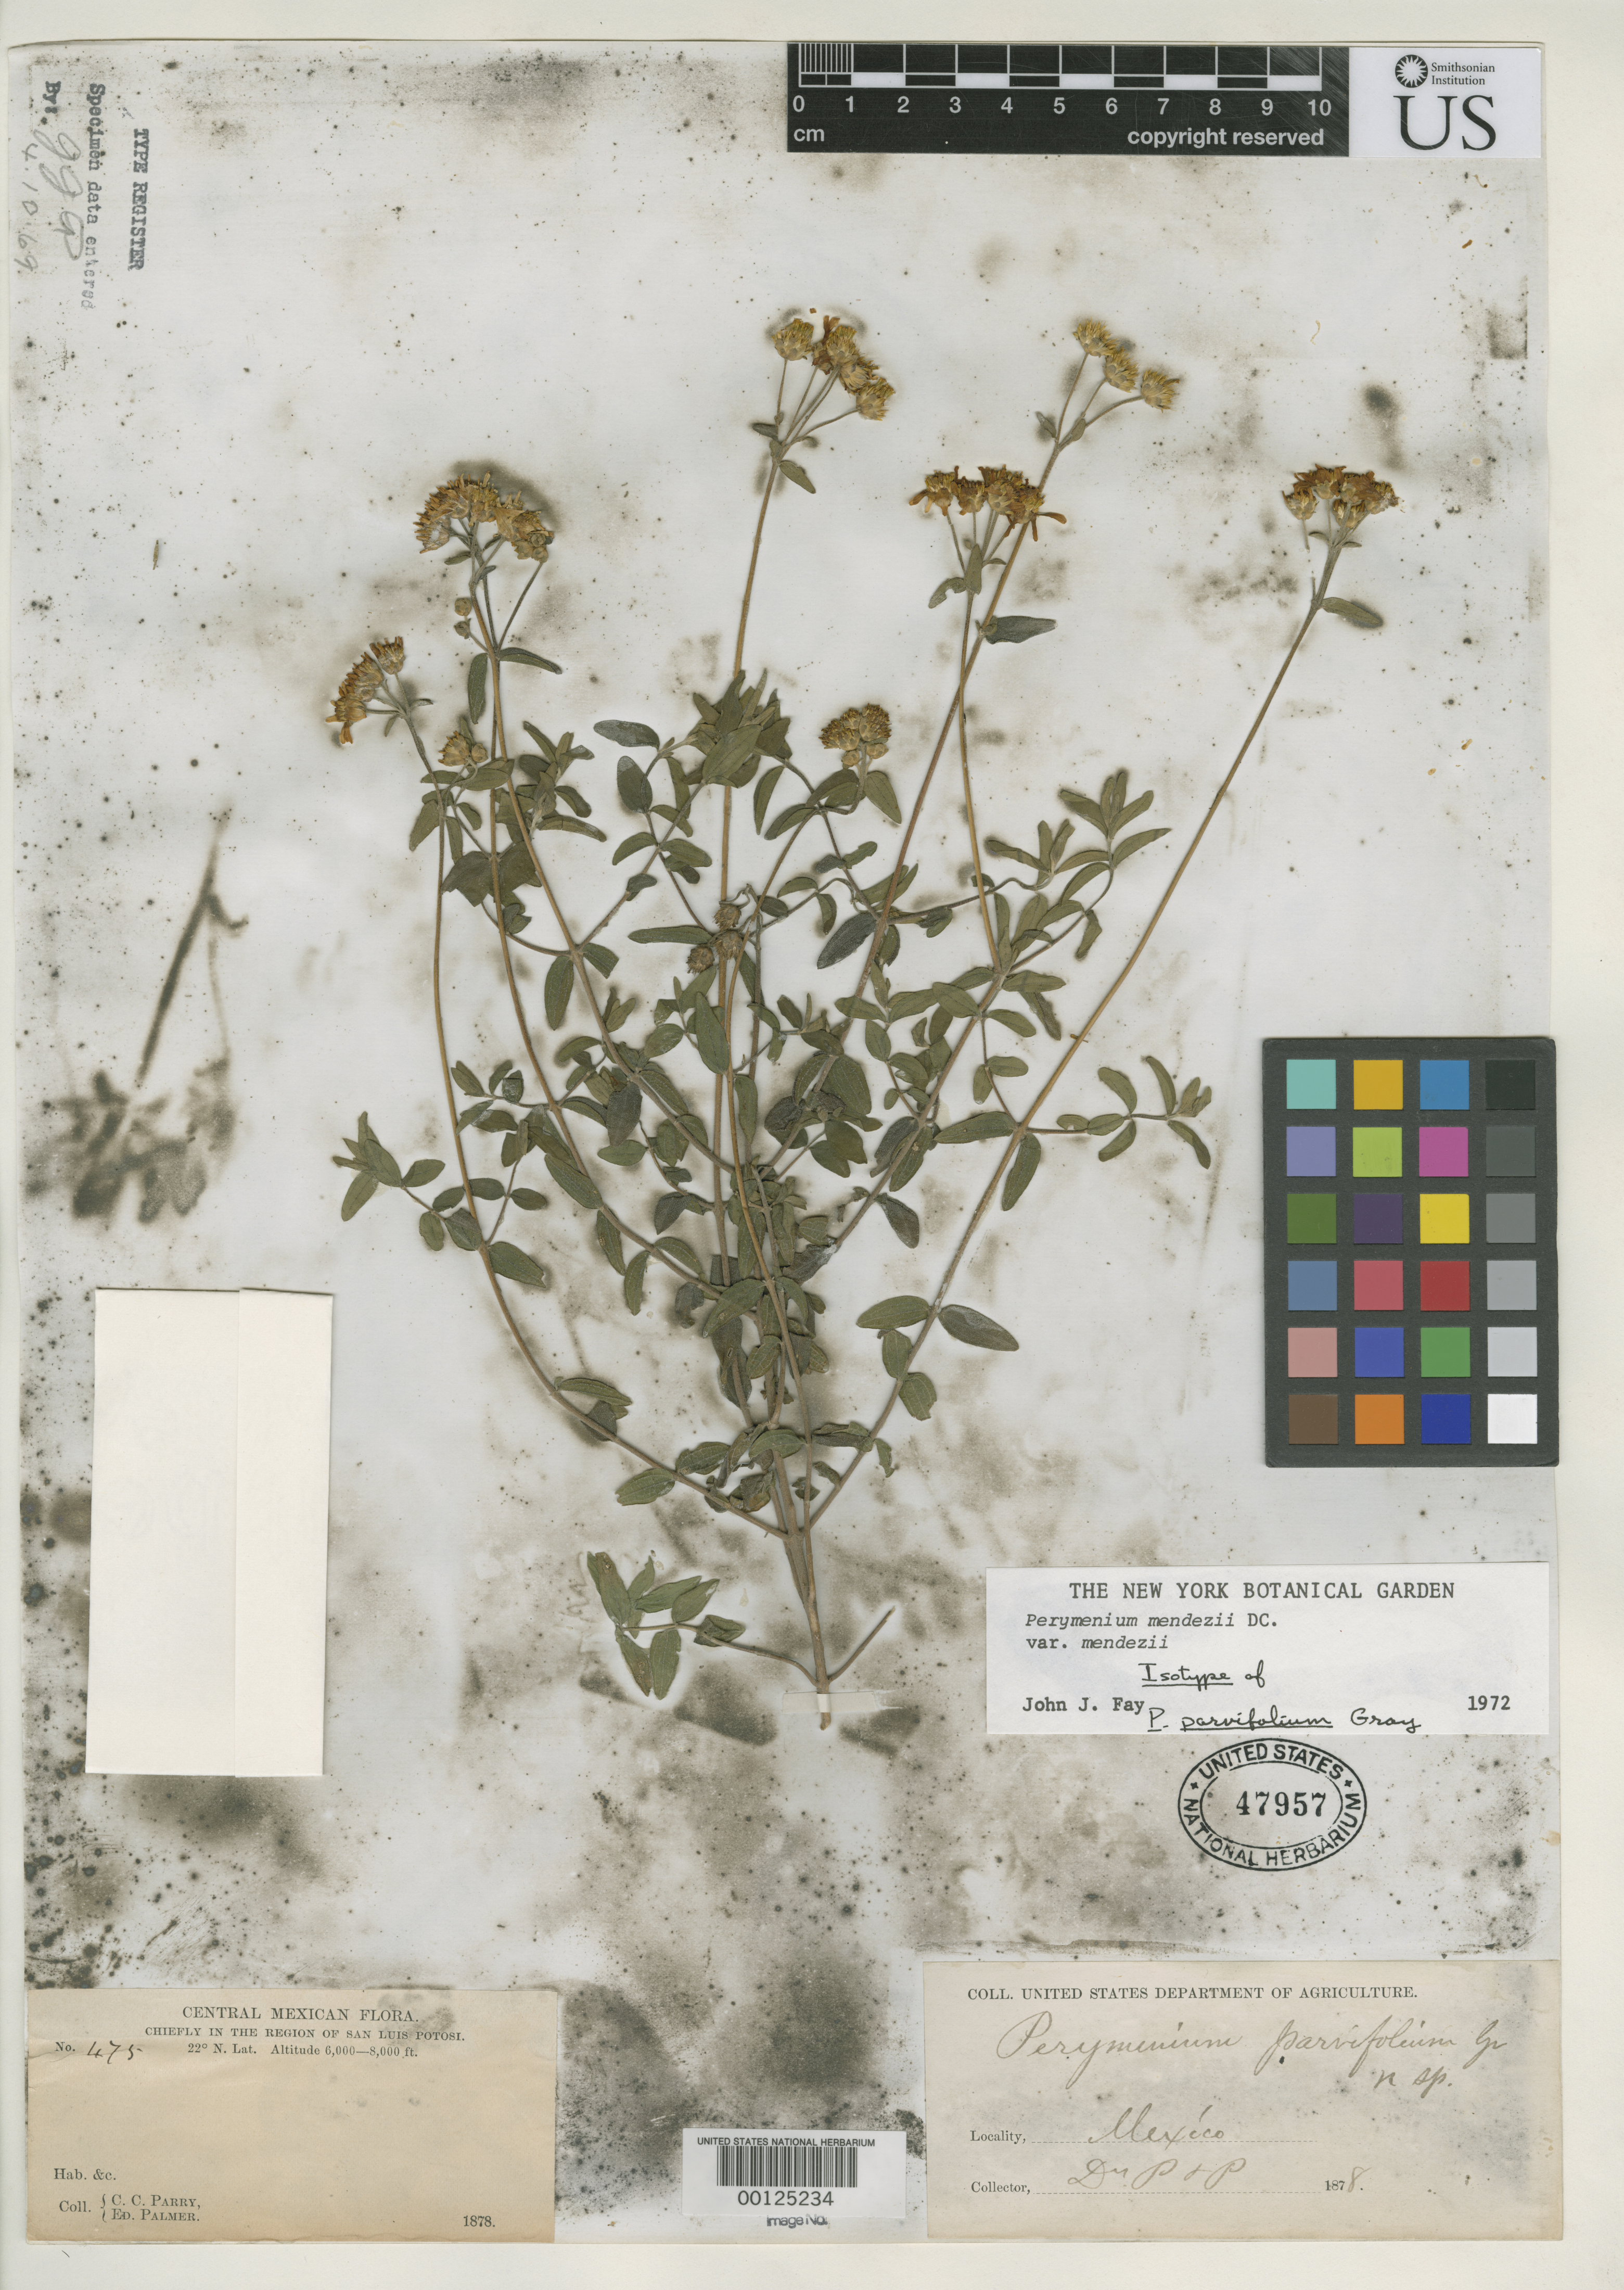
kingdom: Plantae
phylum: Tracheophyta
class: Magnoliopsida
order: Asterales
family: Asteraceae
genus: Perymenium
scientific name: Perymenium parvifolium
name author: A. Gray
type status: Isotype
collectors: C. C. Parry & E. Palmer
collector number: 475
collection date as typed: Aug 1878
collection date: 1878-08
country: Mexico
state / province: San Luis Potosi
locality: Near San Luis Potosi.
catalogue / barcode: US 47957